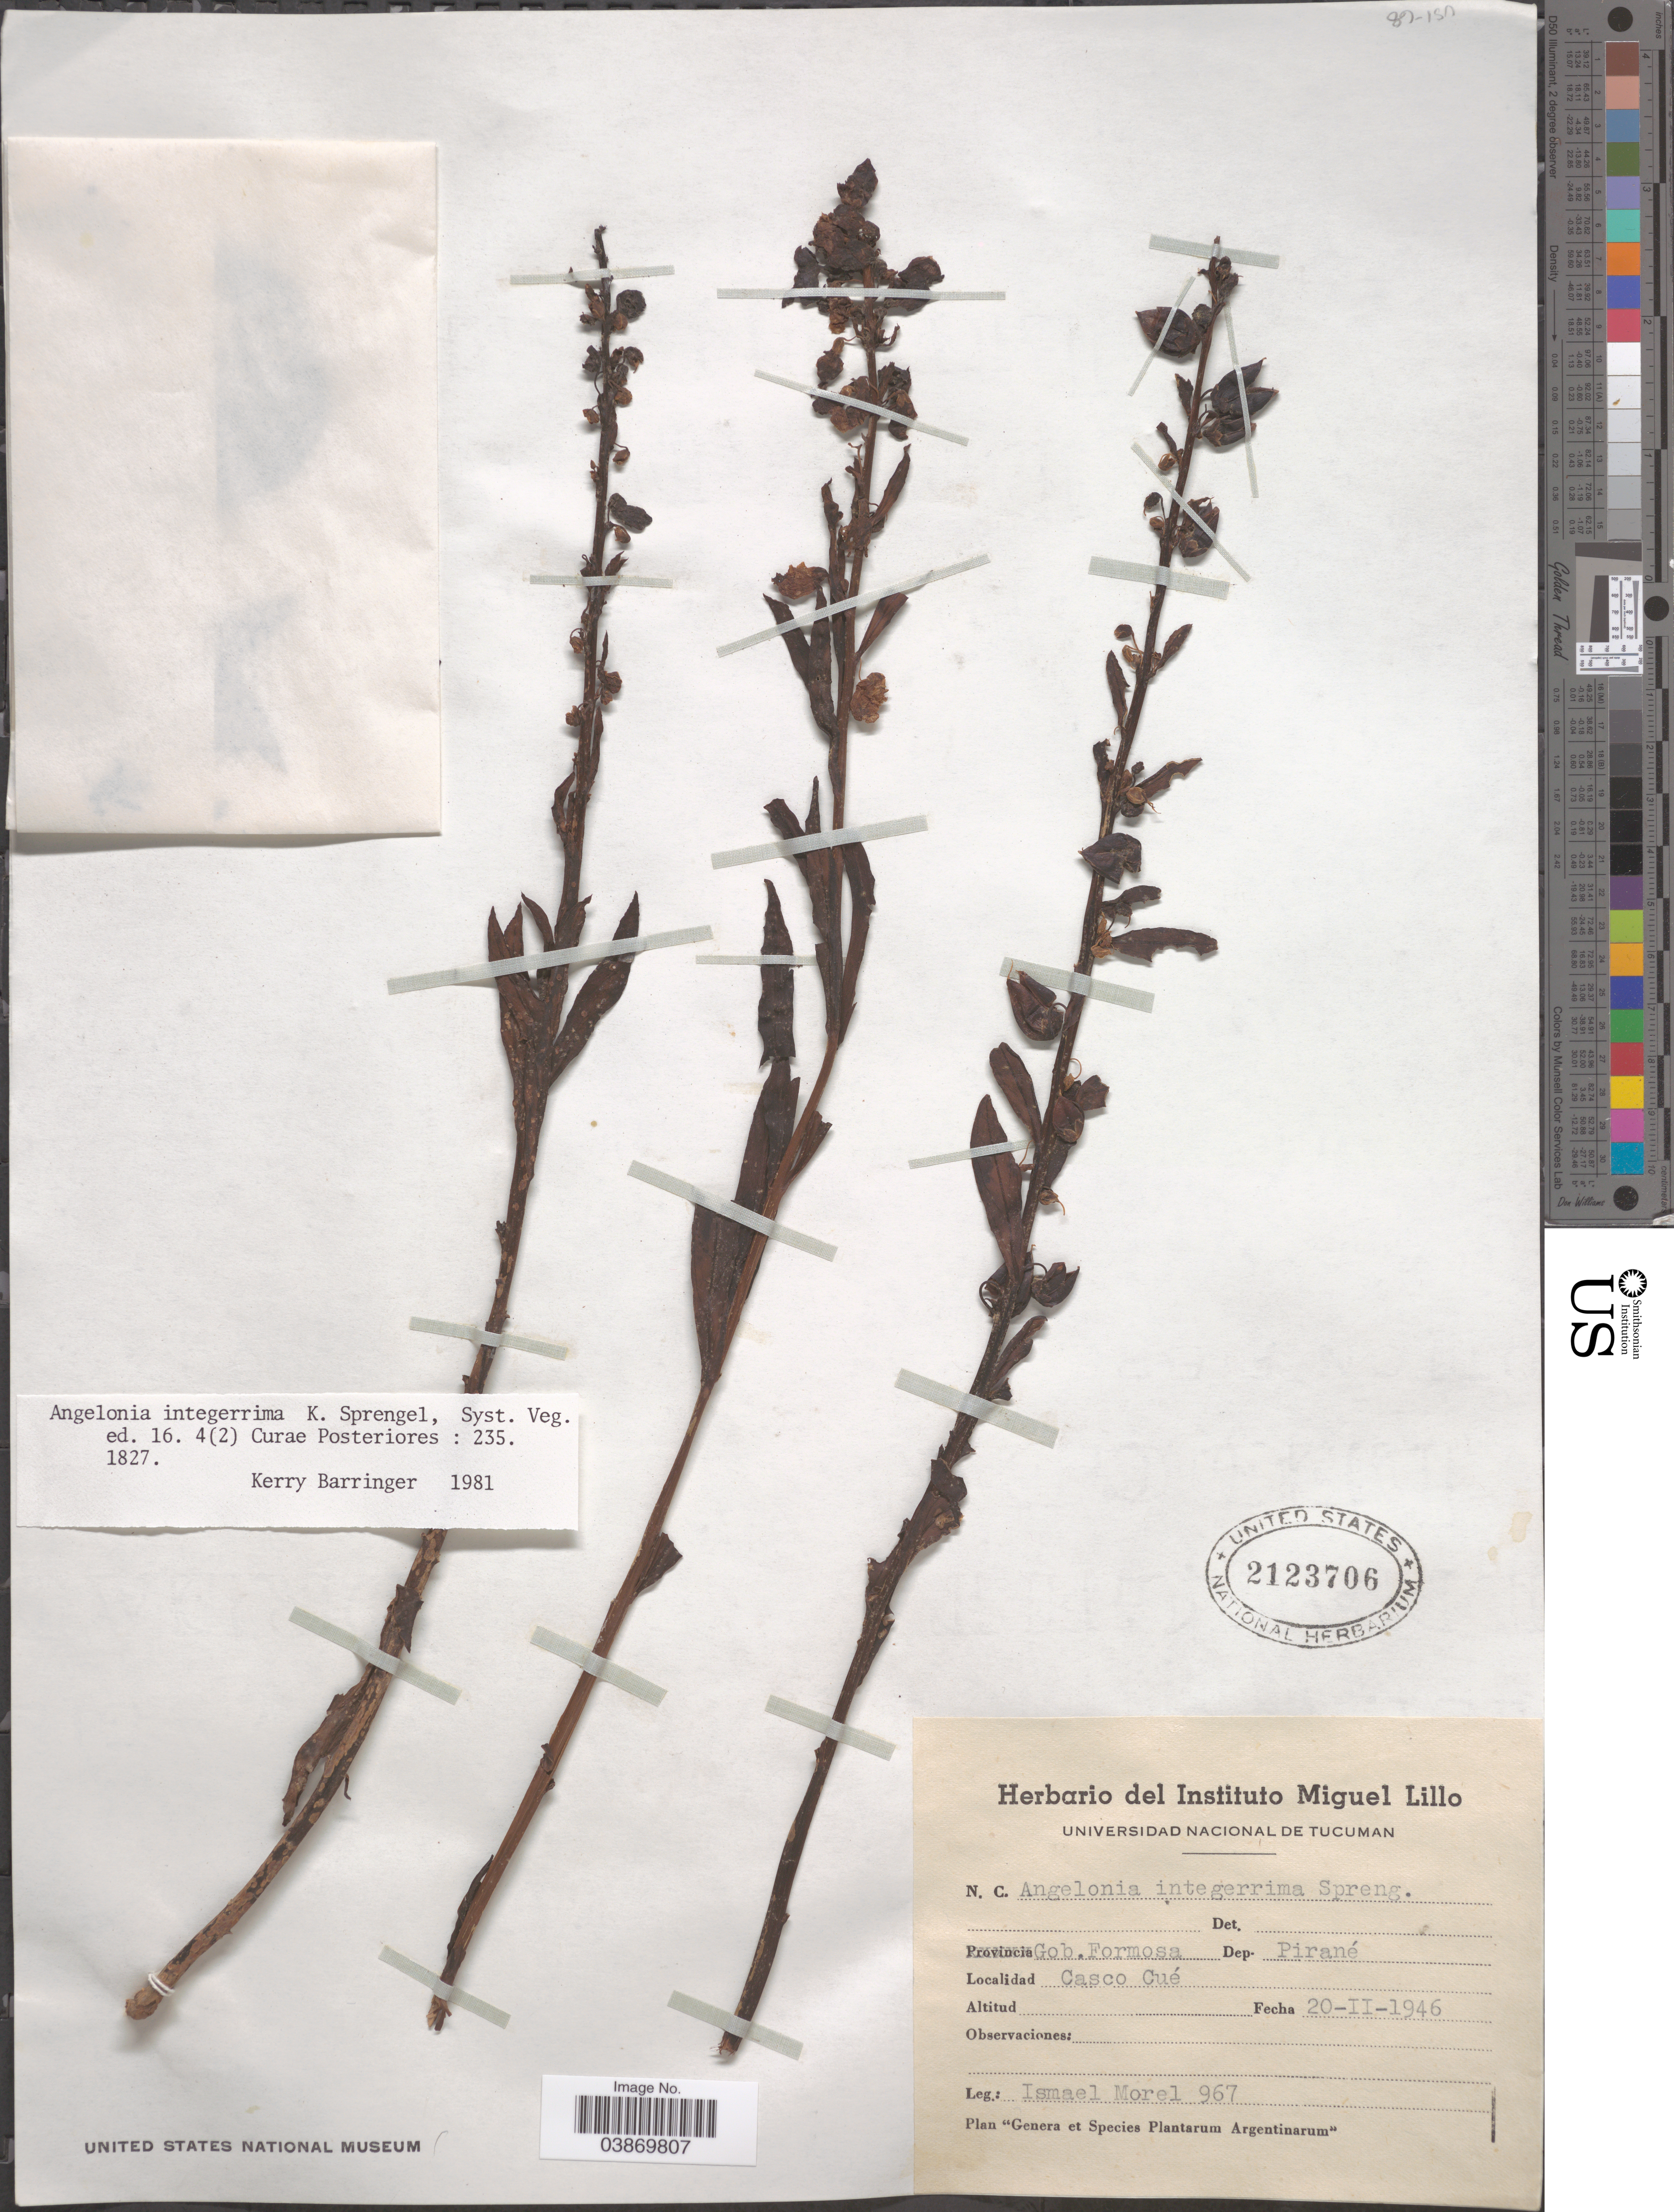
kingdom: Plantae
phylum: Tracheophyta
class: Magnoliopsida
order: Lamiales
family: Plantaginaceae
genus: Angelonia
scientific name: Angelonia integerrima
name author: Spreng.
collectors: I. Morel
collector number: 967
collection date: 1946-02-20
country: Argentina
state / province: Formosa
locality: Gob. Formosa, Dep. Pirané. Casco Cué.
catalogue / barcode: US 2123706